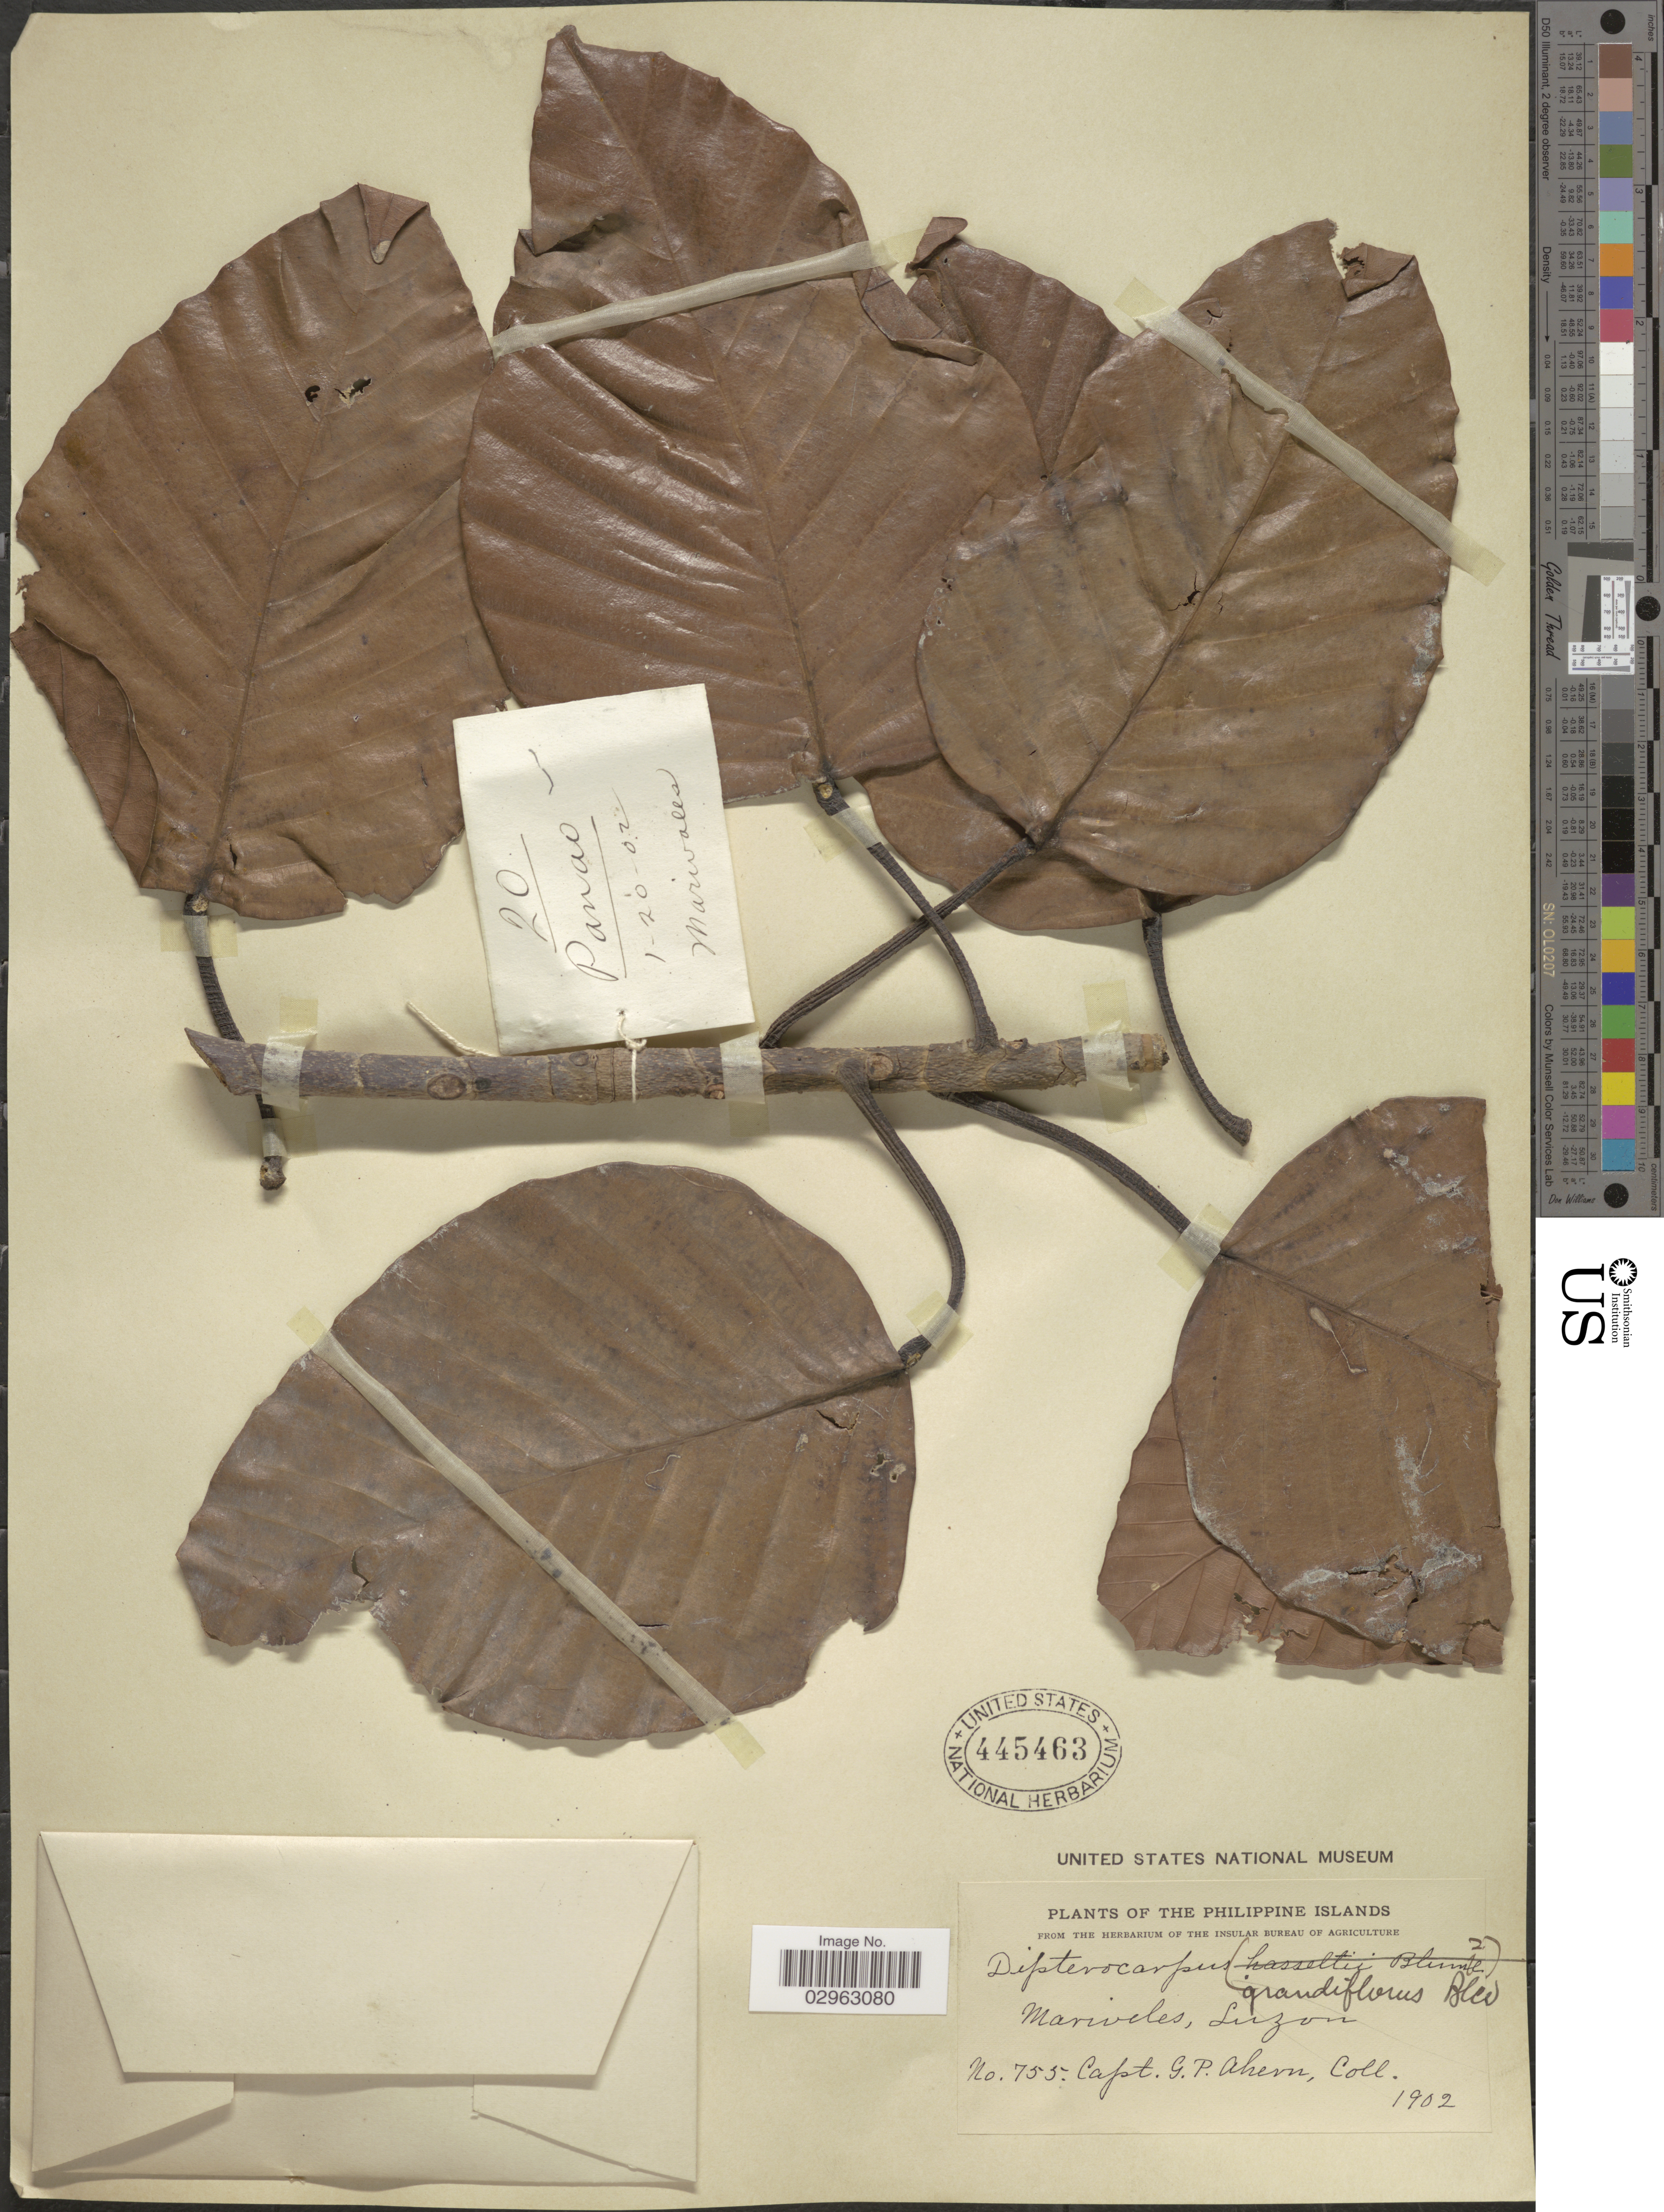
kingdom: Plantae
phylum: Tracheophyta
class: Magnoliopsida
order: Malvales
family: Dipterocarpaceae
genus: Dipterocarpus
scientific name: Dipterocarpus grandiflorus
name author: (Blanco) Blanco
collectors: G. Ahern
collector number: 755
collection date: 1902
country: Philippines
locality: Mariveles, Luzon.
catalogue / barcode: US 445463